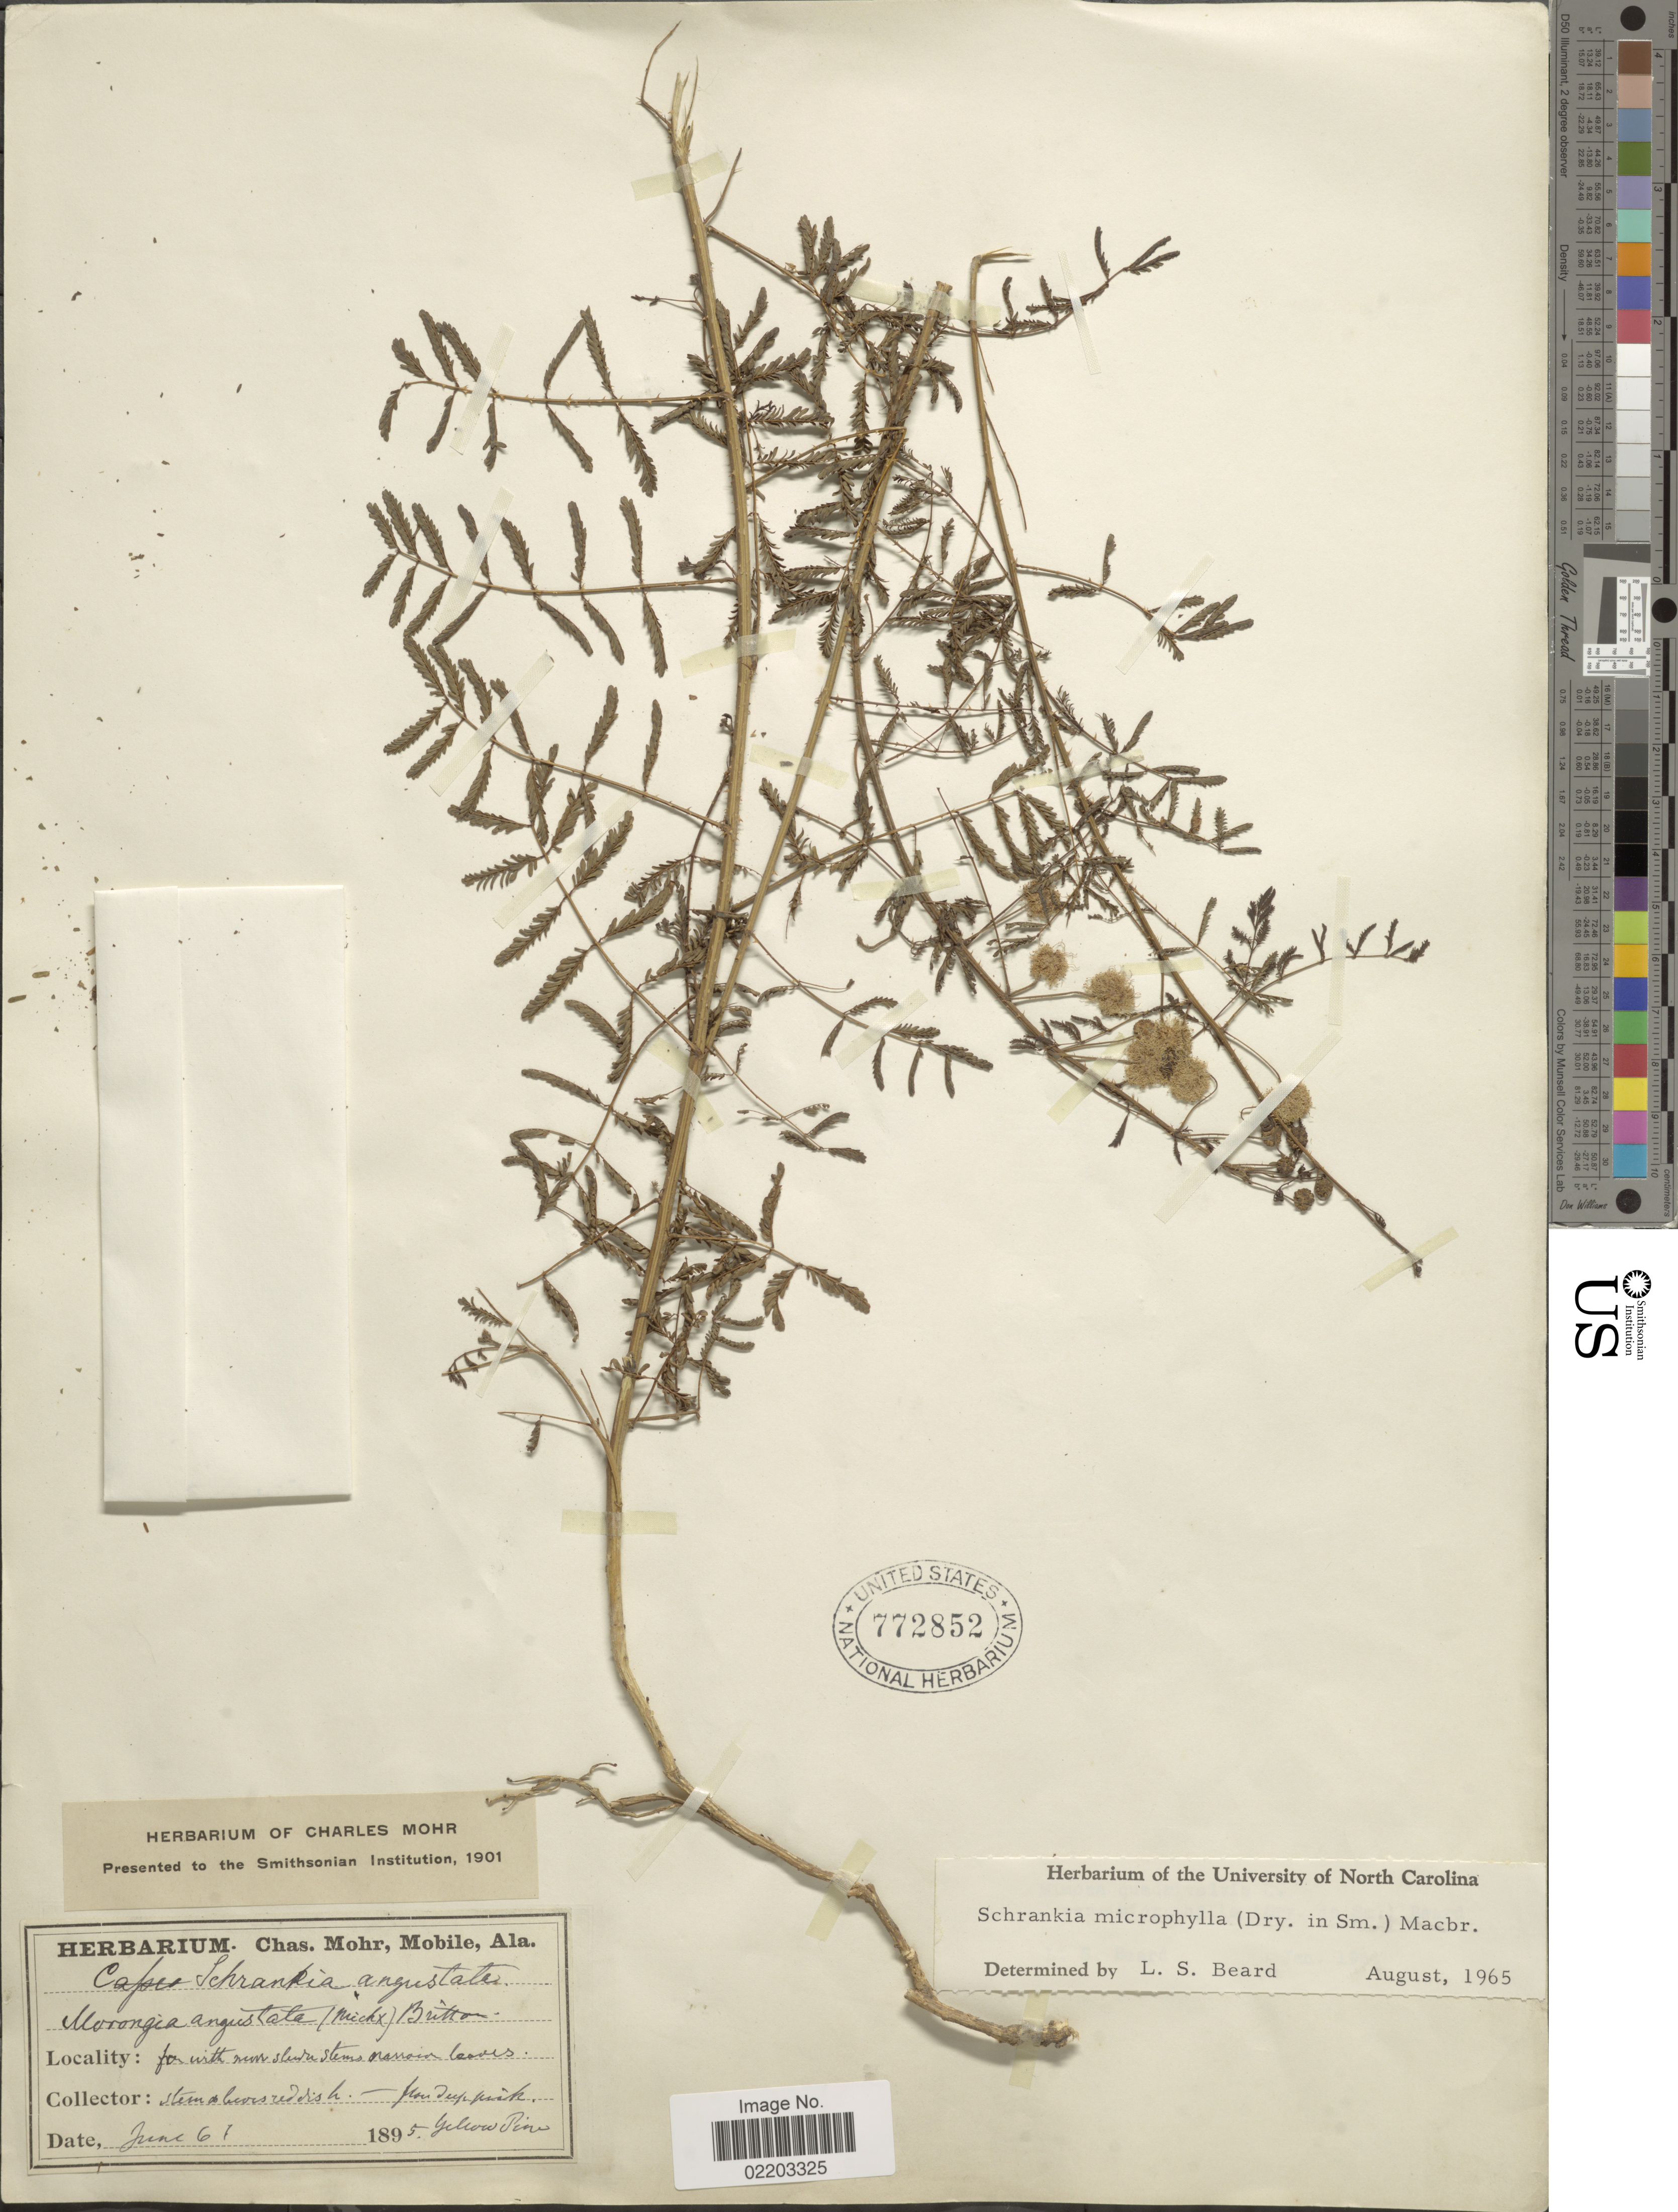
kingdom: Plantae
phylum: Tracheophyta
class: Magnoliopsida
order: Fabales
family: Fabaceae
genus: Mimosa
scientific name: Mimosa microphylla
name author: Dryand.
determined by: Strong, M. T., (US), Smithsonian Institution - National Museum of Natural History (UNITED STATES)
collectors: ex herb. C. Mohr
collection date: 1895-06-06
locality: Yellow River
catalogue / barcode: US 772852